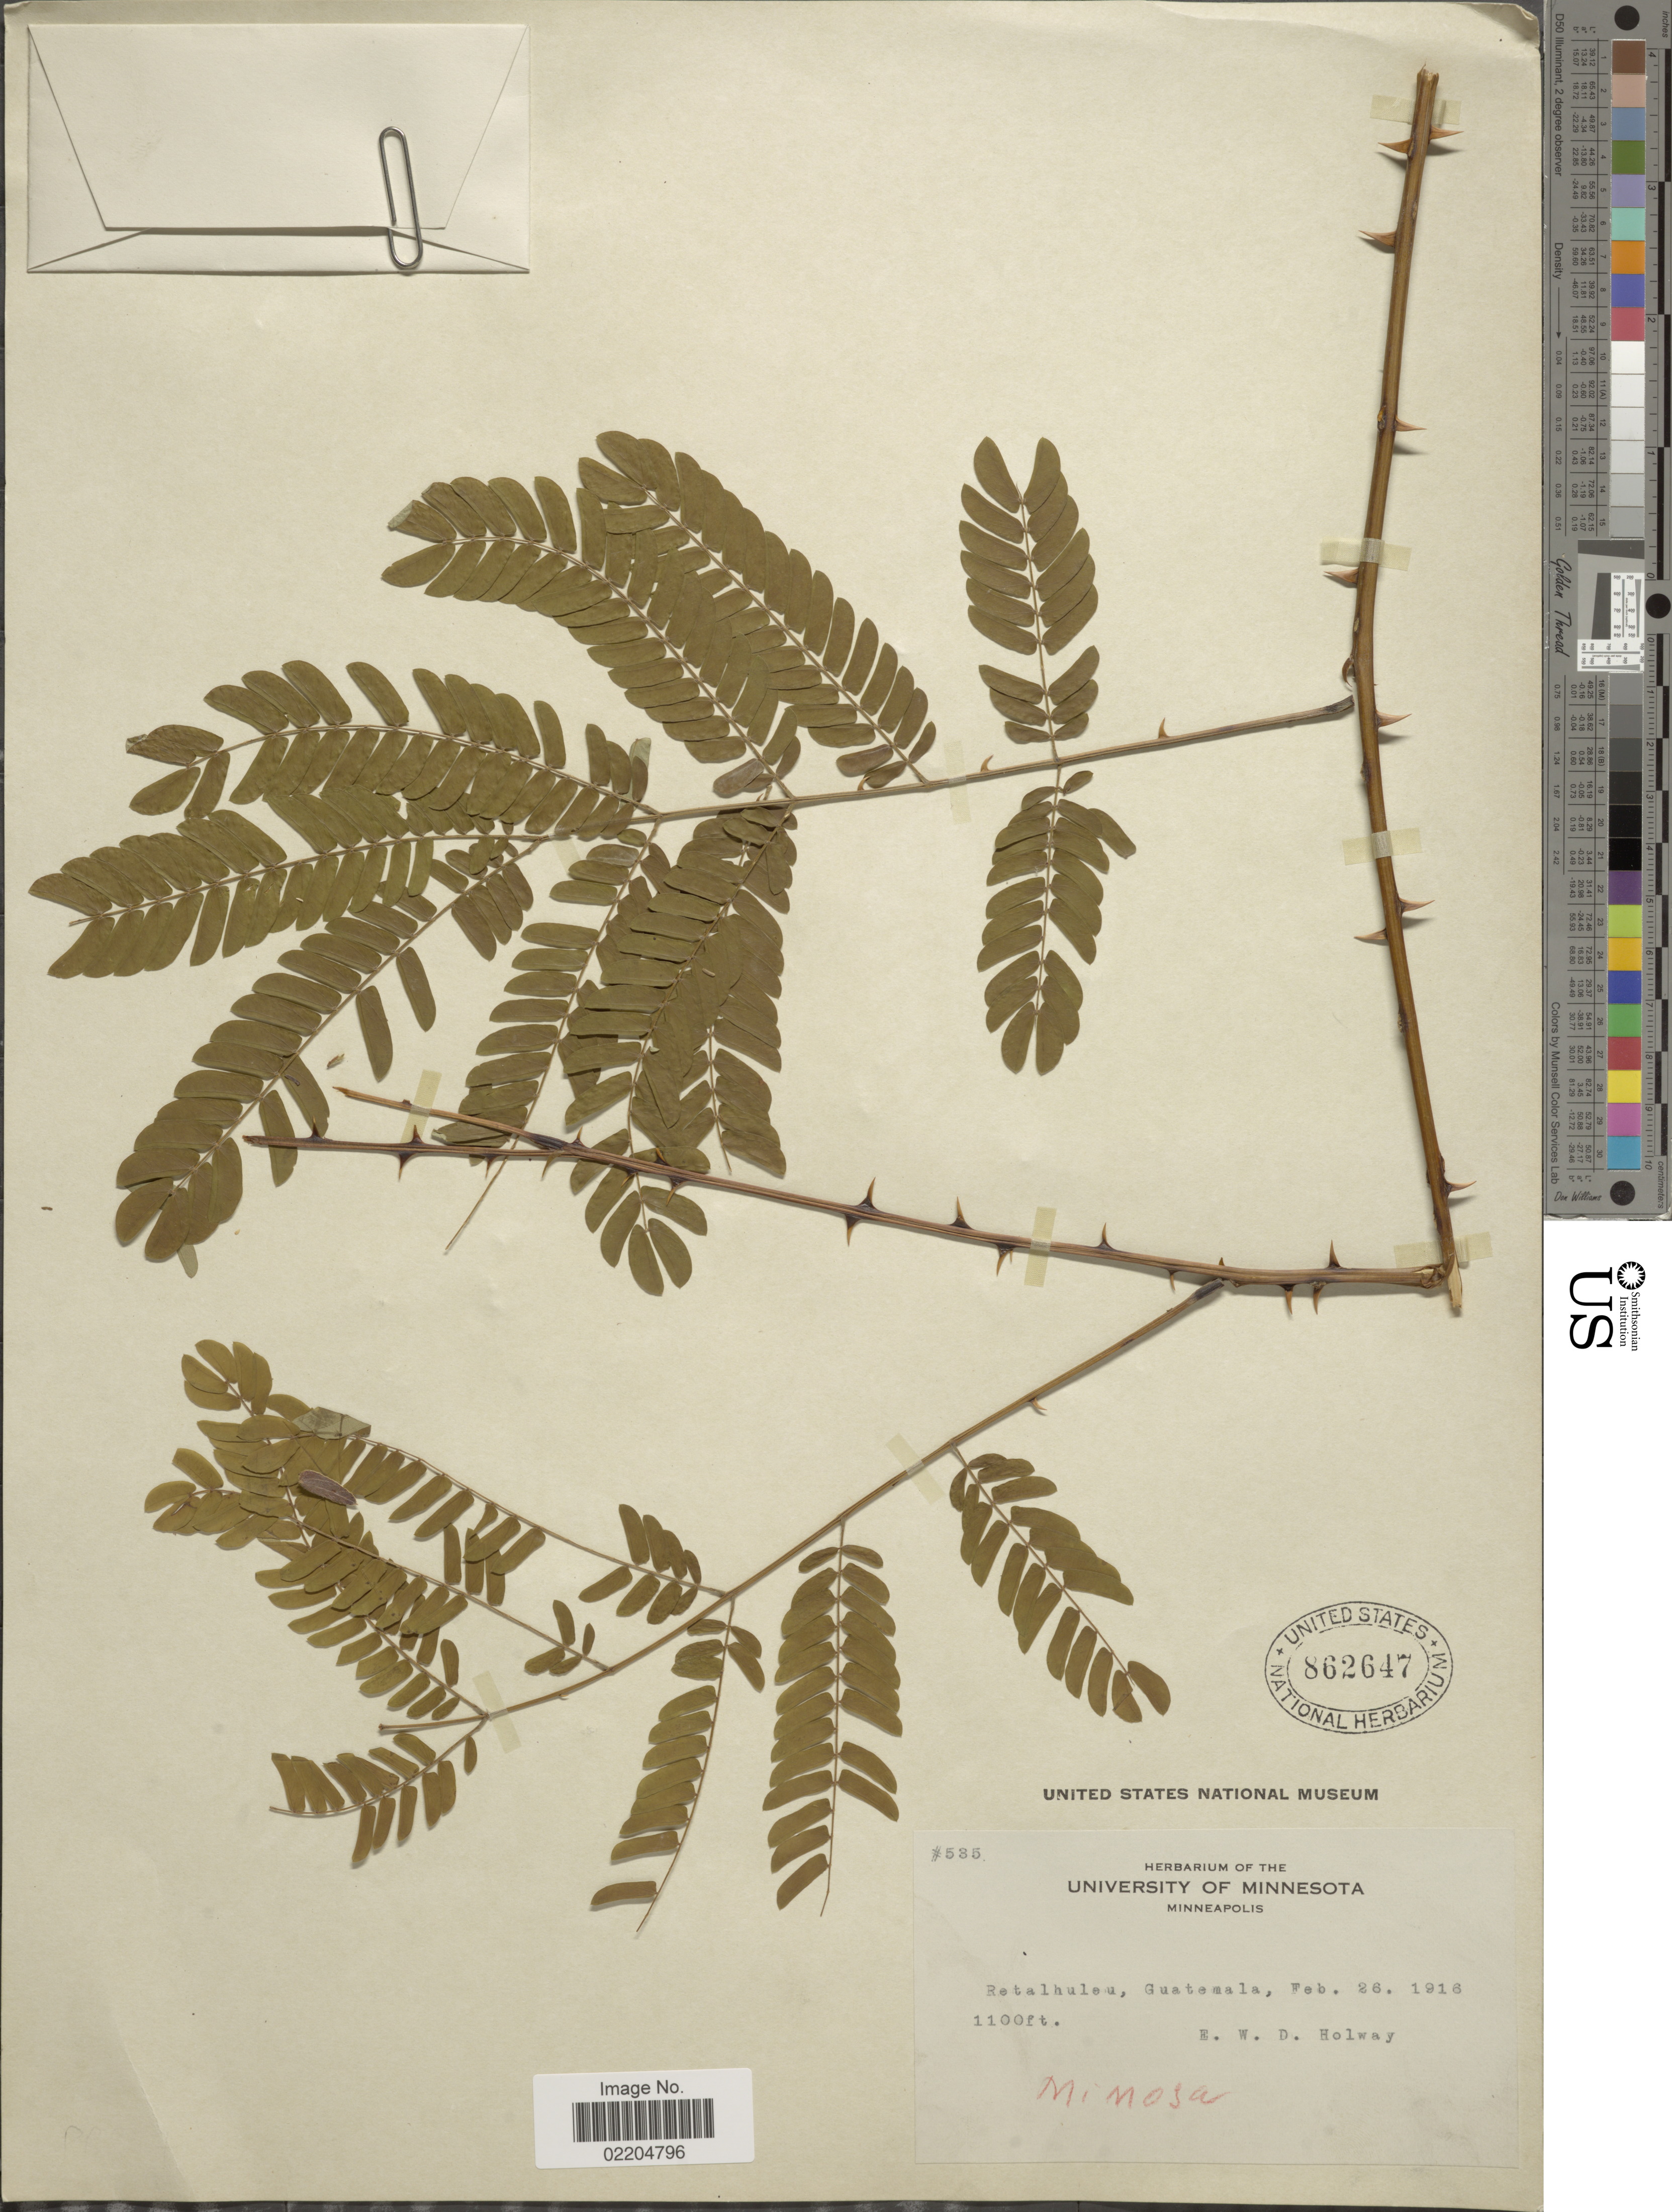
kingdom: Plantae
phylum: Tracheophyta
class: Magnoliopsida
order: Fabales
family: Fabaceae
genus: Mimosa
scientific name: Mimosa sp.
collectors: E. W. D. Holway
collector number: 535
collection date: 1916-02-26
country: Guatemala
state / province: Retalhuleu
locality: Retalhuleu, Guatemala.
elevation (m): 335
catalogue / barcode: US 862647